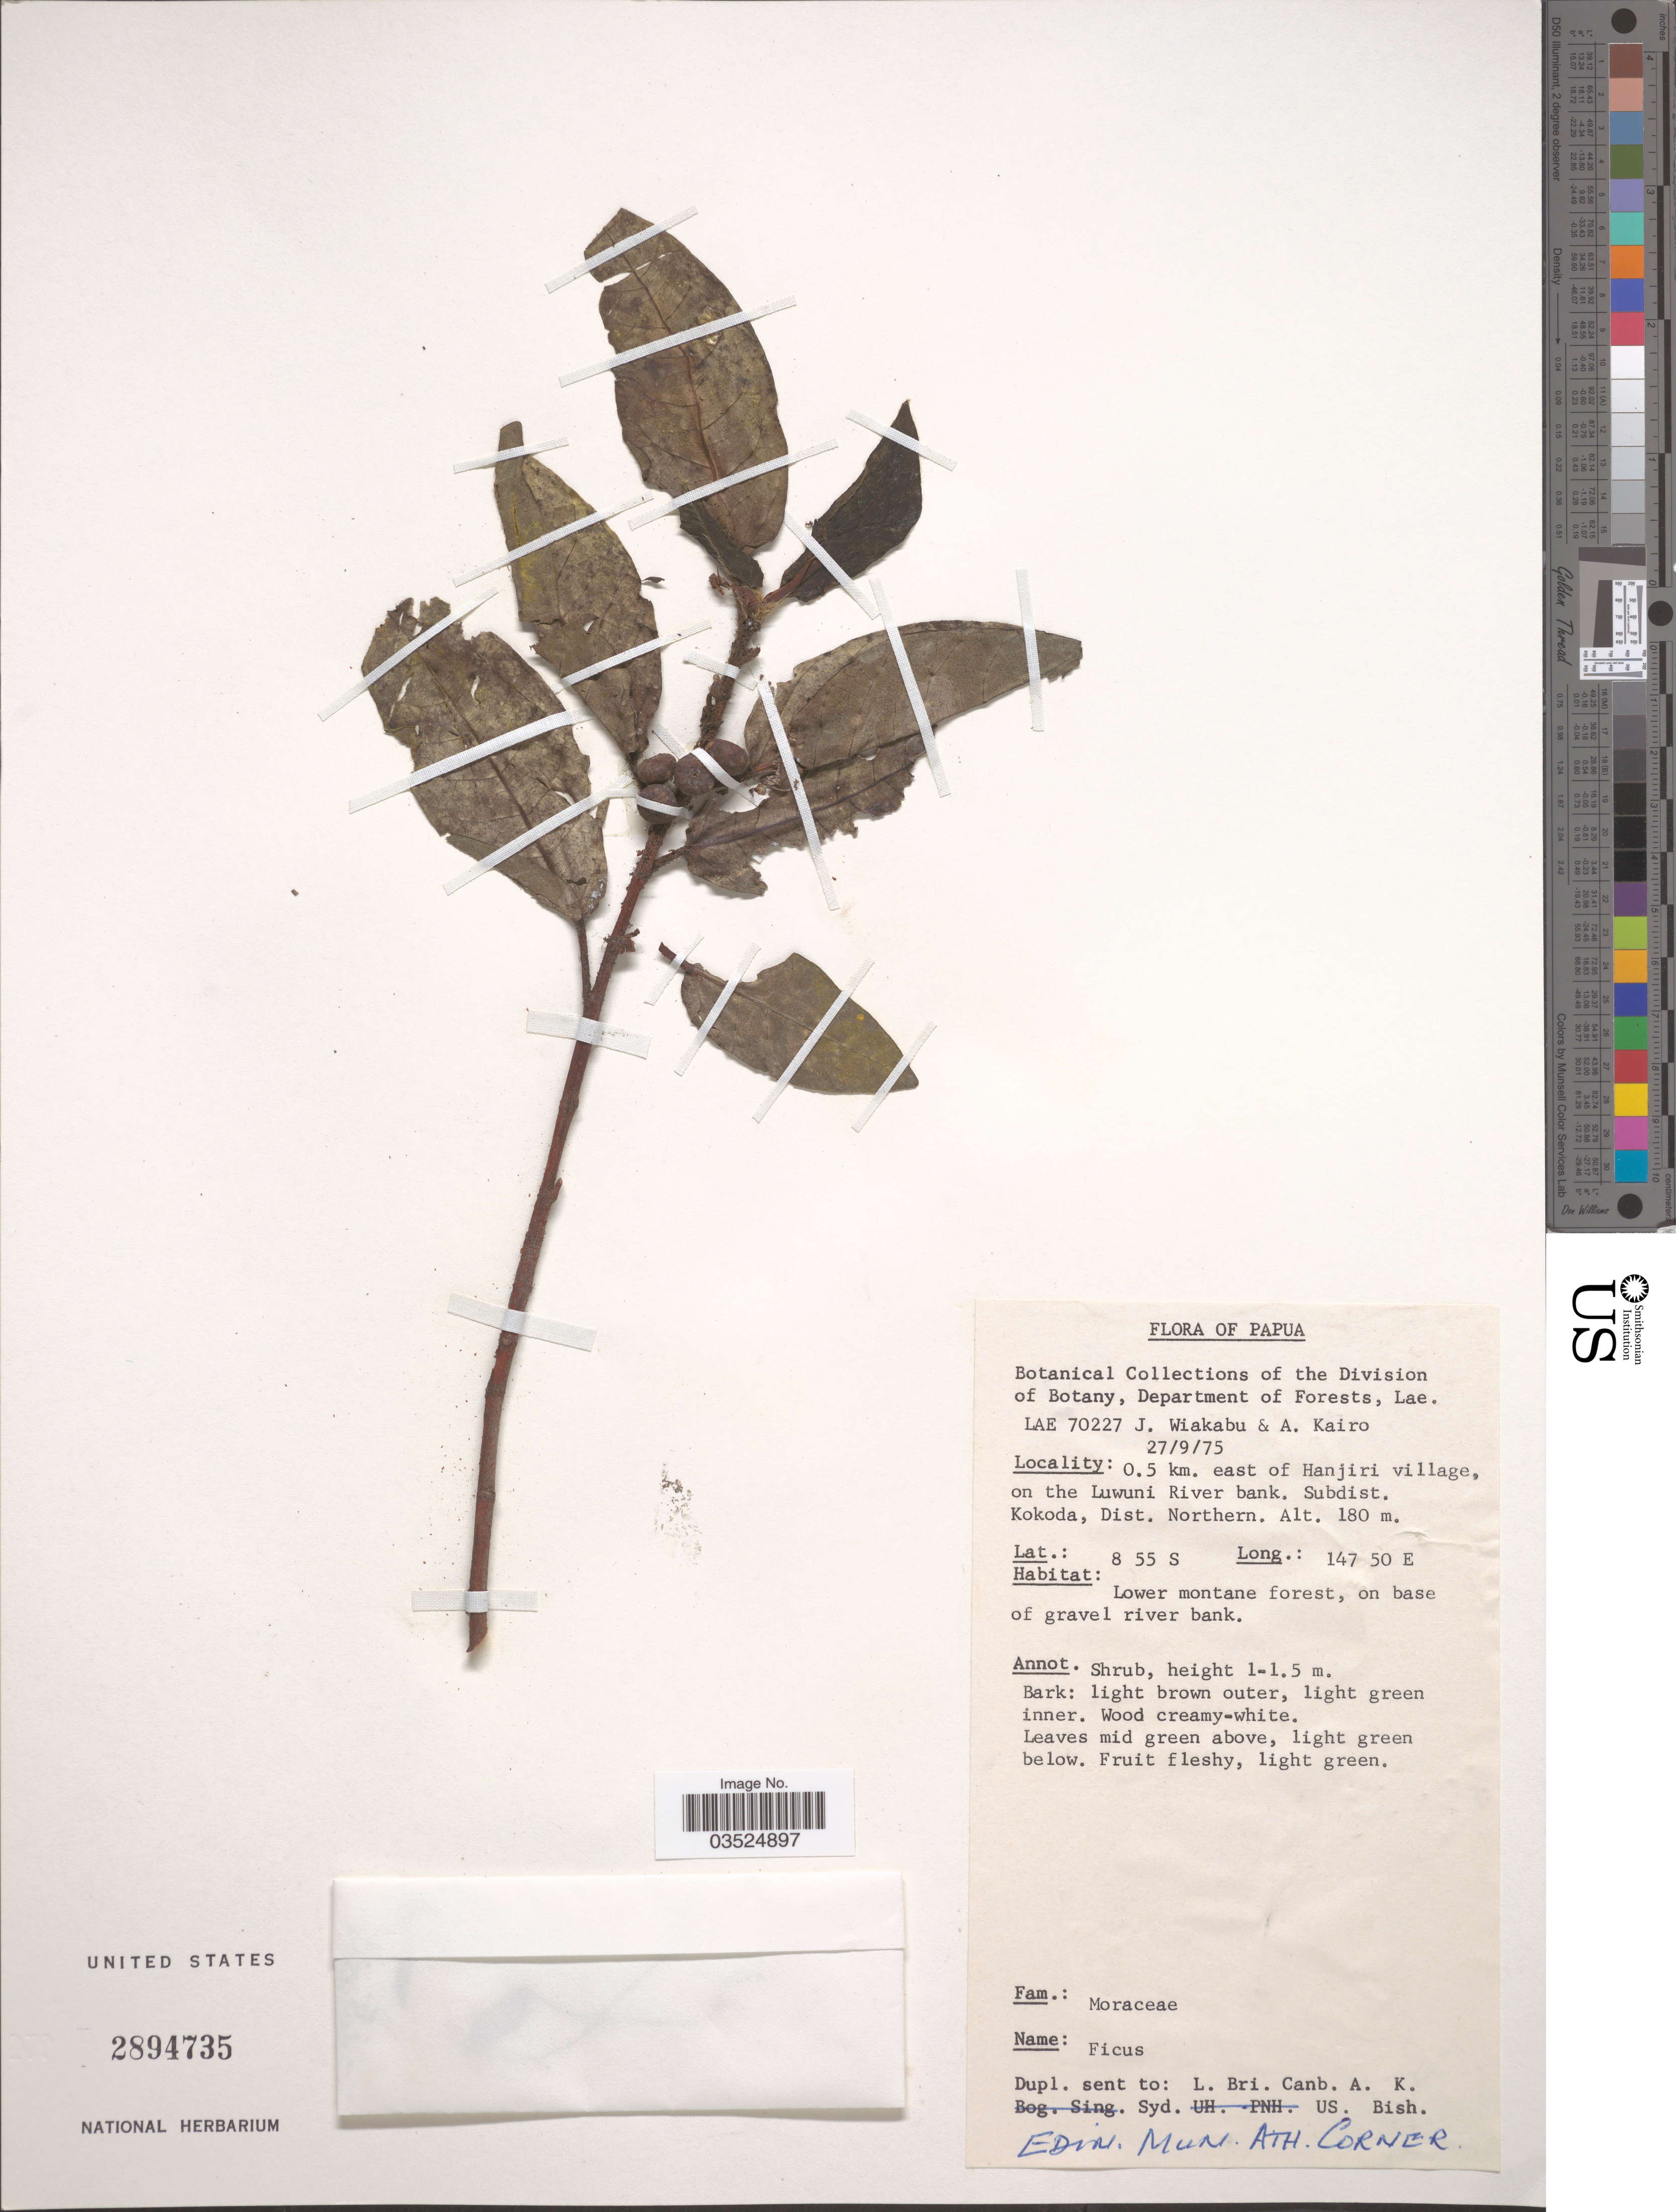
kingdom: Plantae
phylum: Tracheophyta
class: Magnoliopsida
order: Rosales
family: Moraceae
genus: Ficus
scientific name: Ficus sp.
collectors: J. Wiakabu & A. Kairo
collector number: LAE70227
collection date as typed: Transcribed d/m/y: 27/9/75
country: Papua New Guinea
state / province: Northern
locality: Papua. 0.5 km. east of Hanjiri village, on the Luwuni River bank, Subdist. Kokoda, Dist. Northern. Lower montane forest, on base of gravel river bank.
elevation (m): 180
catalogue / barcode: US 2894735